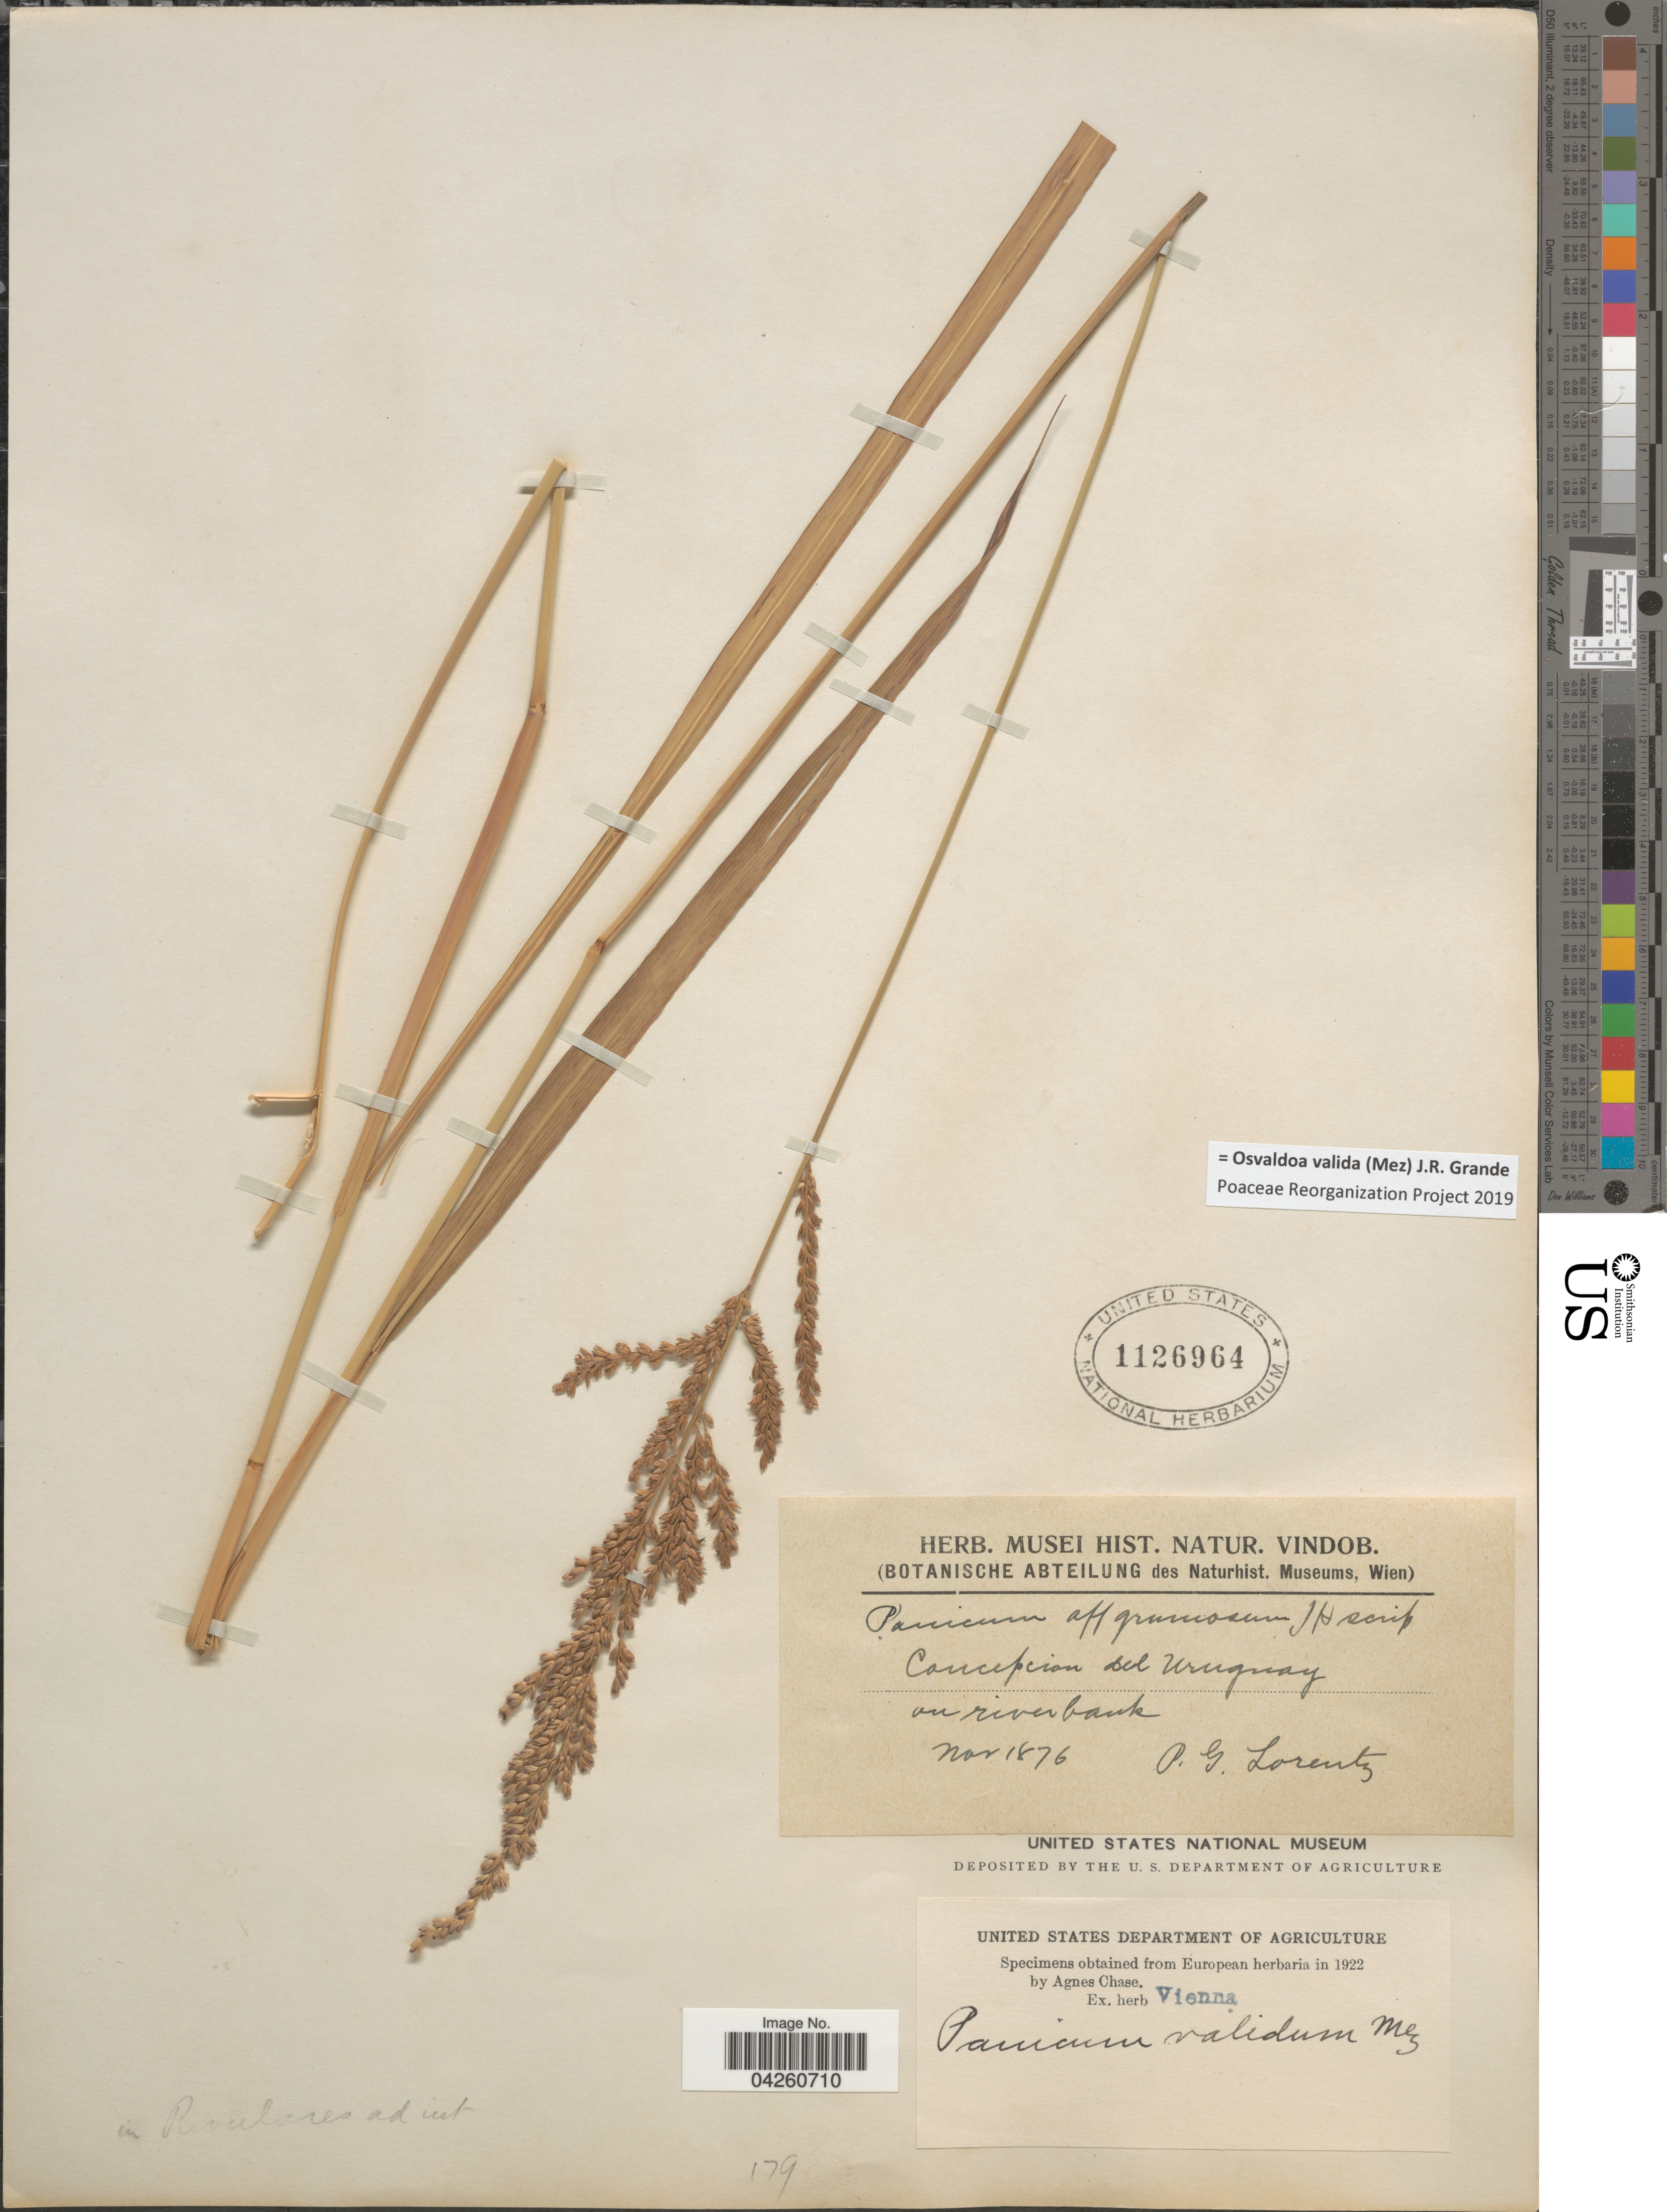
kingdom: Plantae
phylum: Tracheophyta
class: Liliopsida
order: Poales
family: Poaceae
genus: Osvaldoa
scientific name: Osvaldoa valida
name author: (Mez) J. R. Grande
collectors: P. G. Lorentz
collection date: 1876-11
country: Paraguay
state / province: Concepcion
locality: On riverbank.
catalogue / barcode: US 1126964